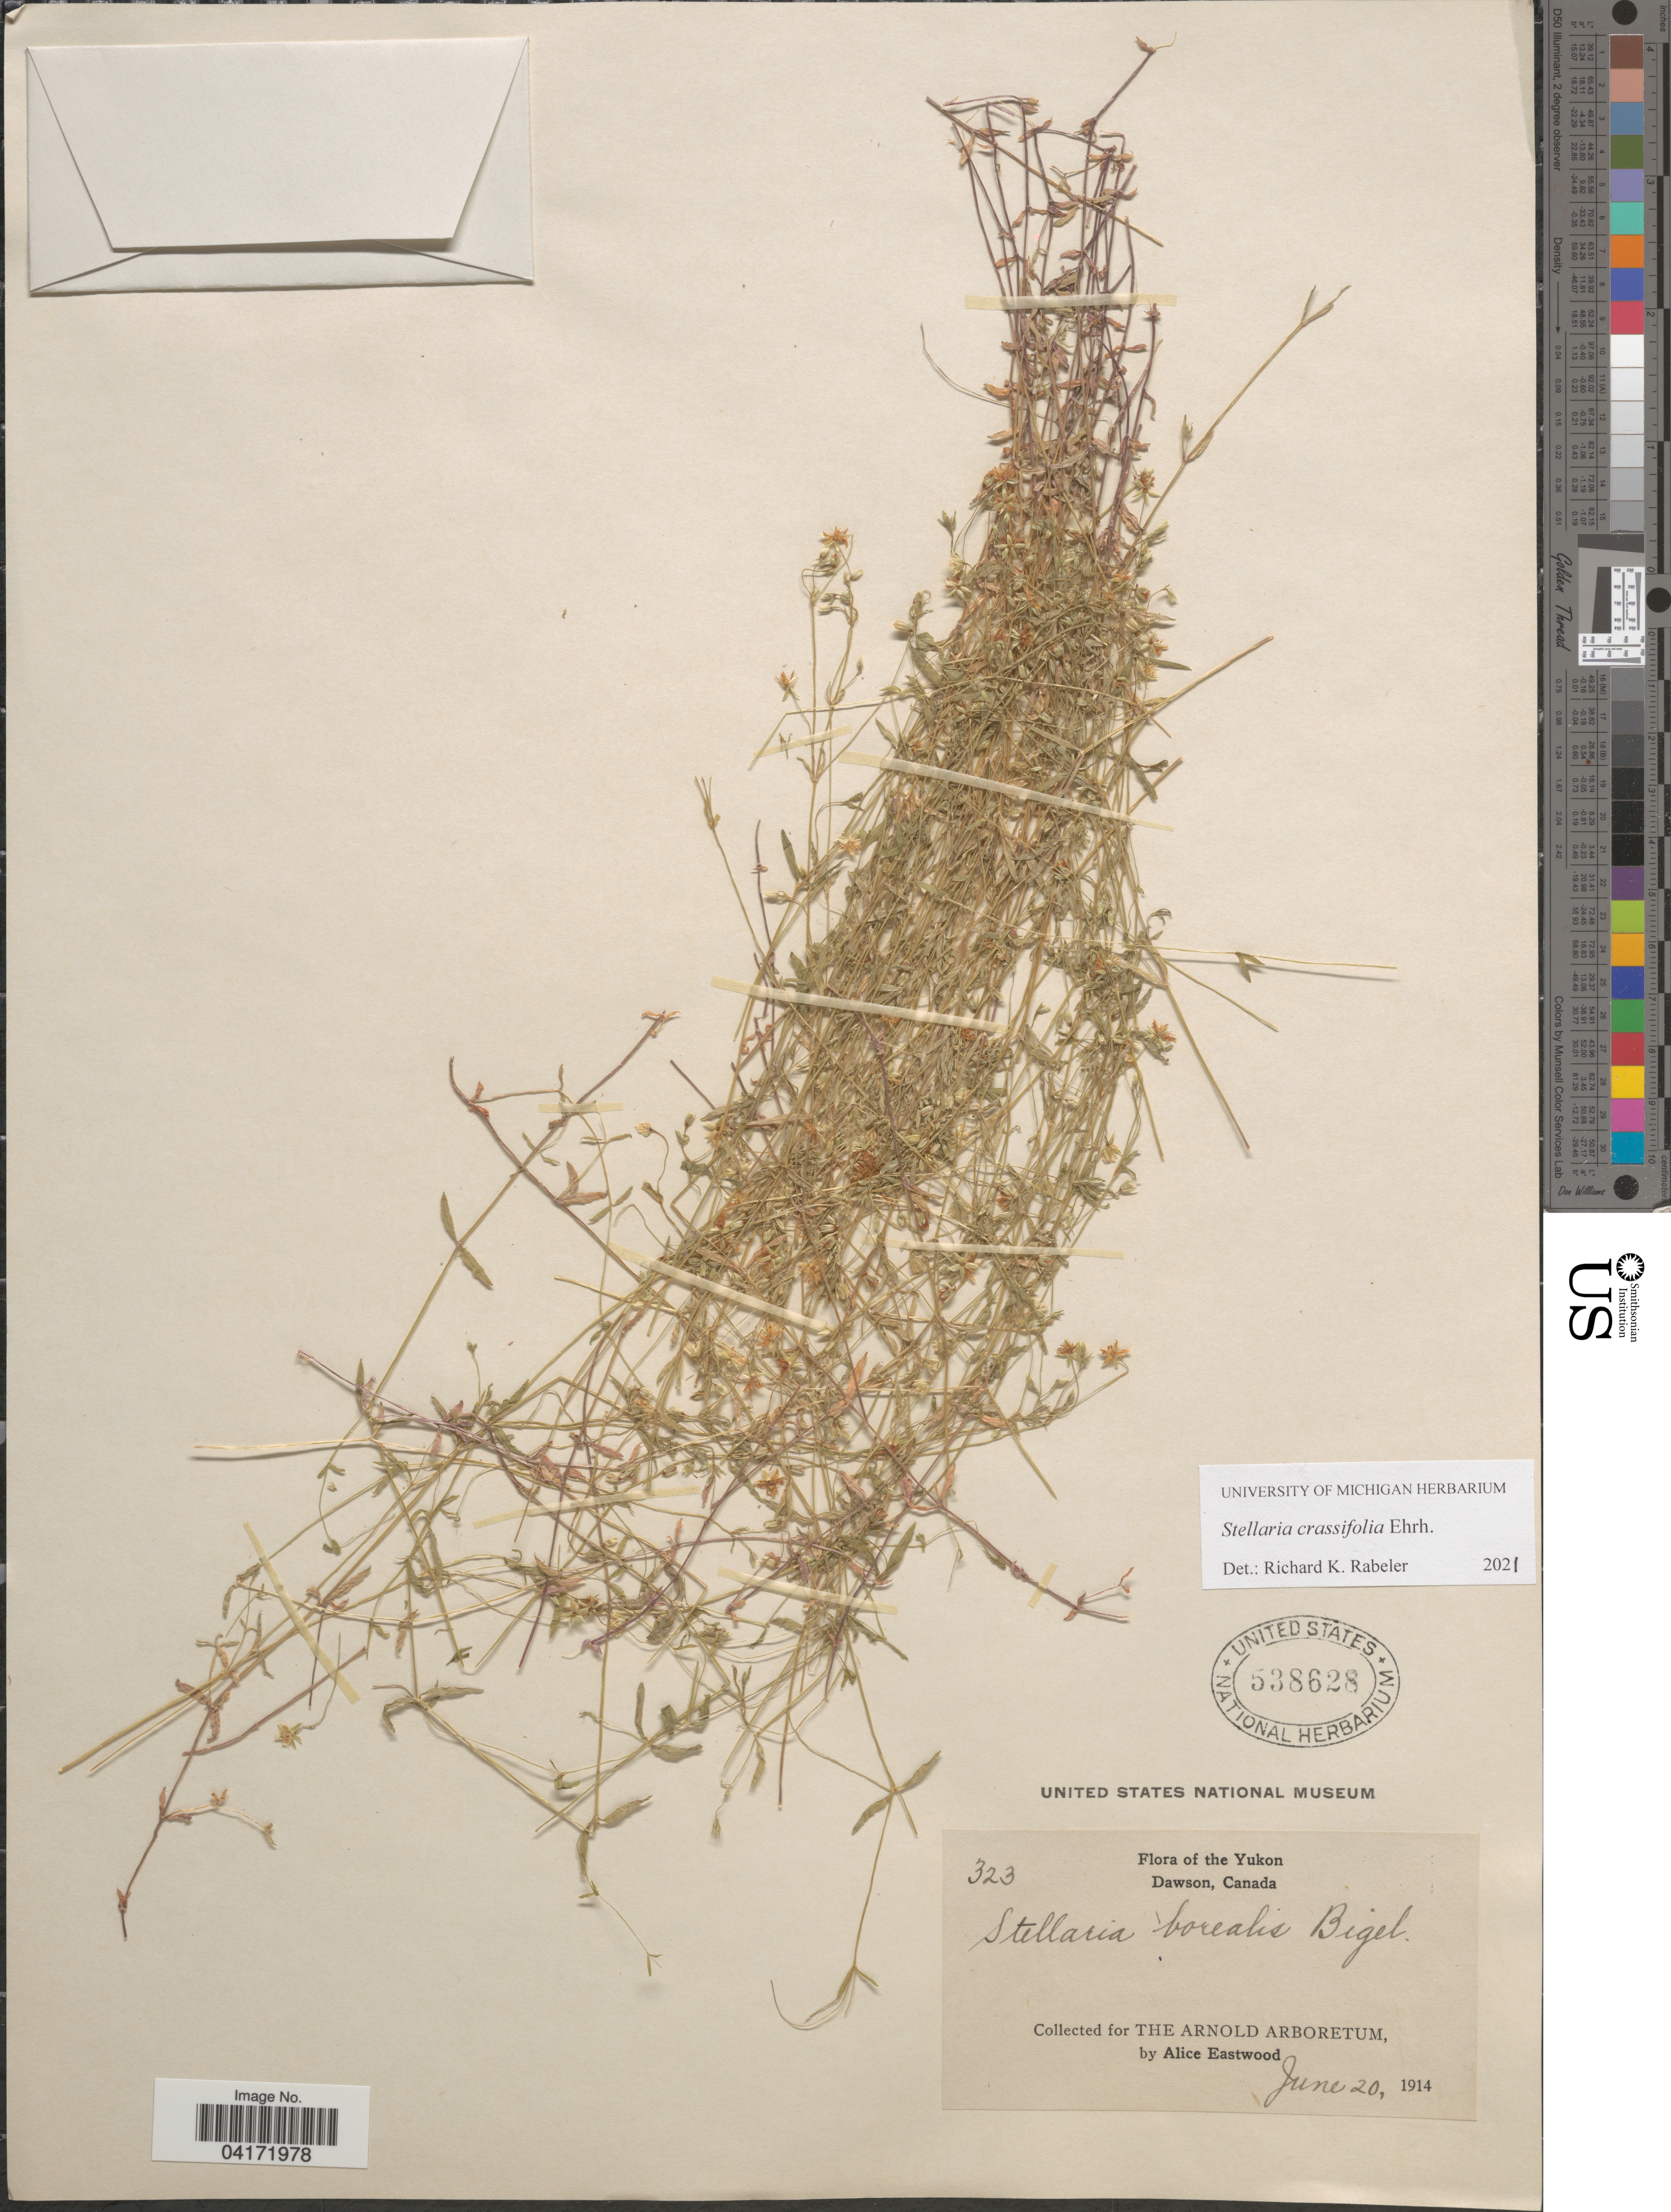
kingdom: Plantae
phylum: Tracheophyta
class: Magnoliopsida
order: Caryophyllales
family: Caryophyllaceae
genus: Stellaria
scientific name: Stellaria crassifolia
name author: Ehrh.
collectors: A. Eastwood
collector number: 323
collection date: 1914-06-20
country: Canada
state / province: Yukon Territory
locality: The Yukon. Dawson.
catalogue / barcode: US 538628